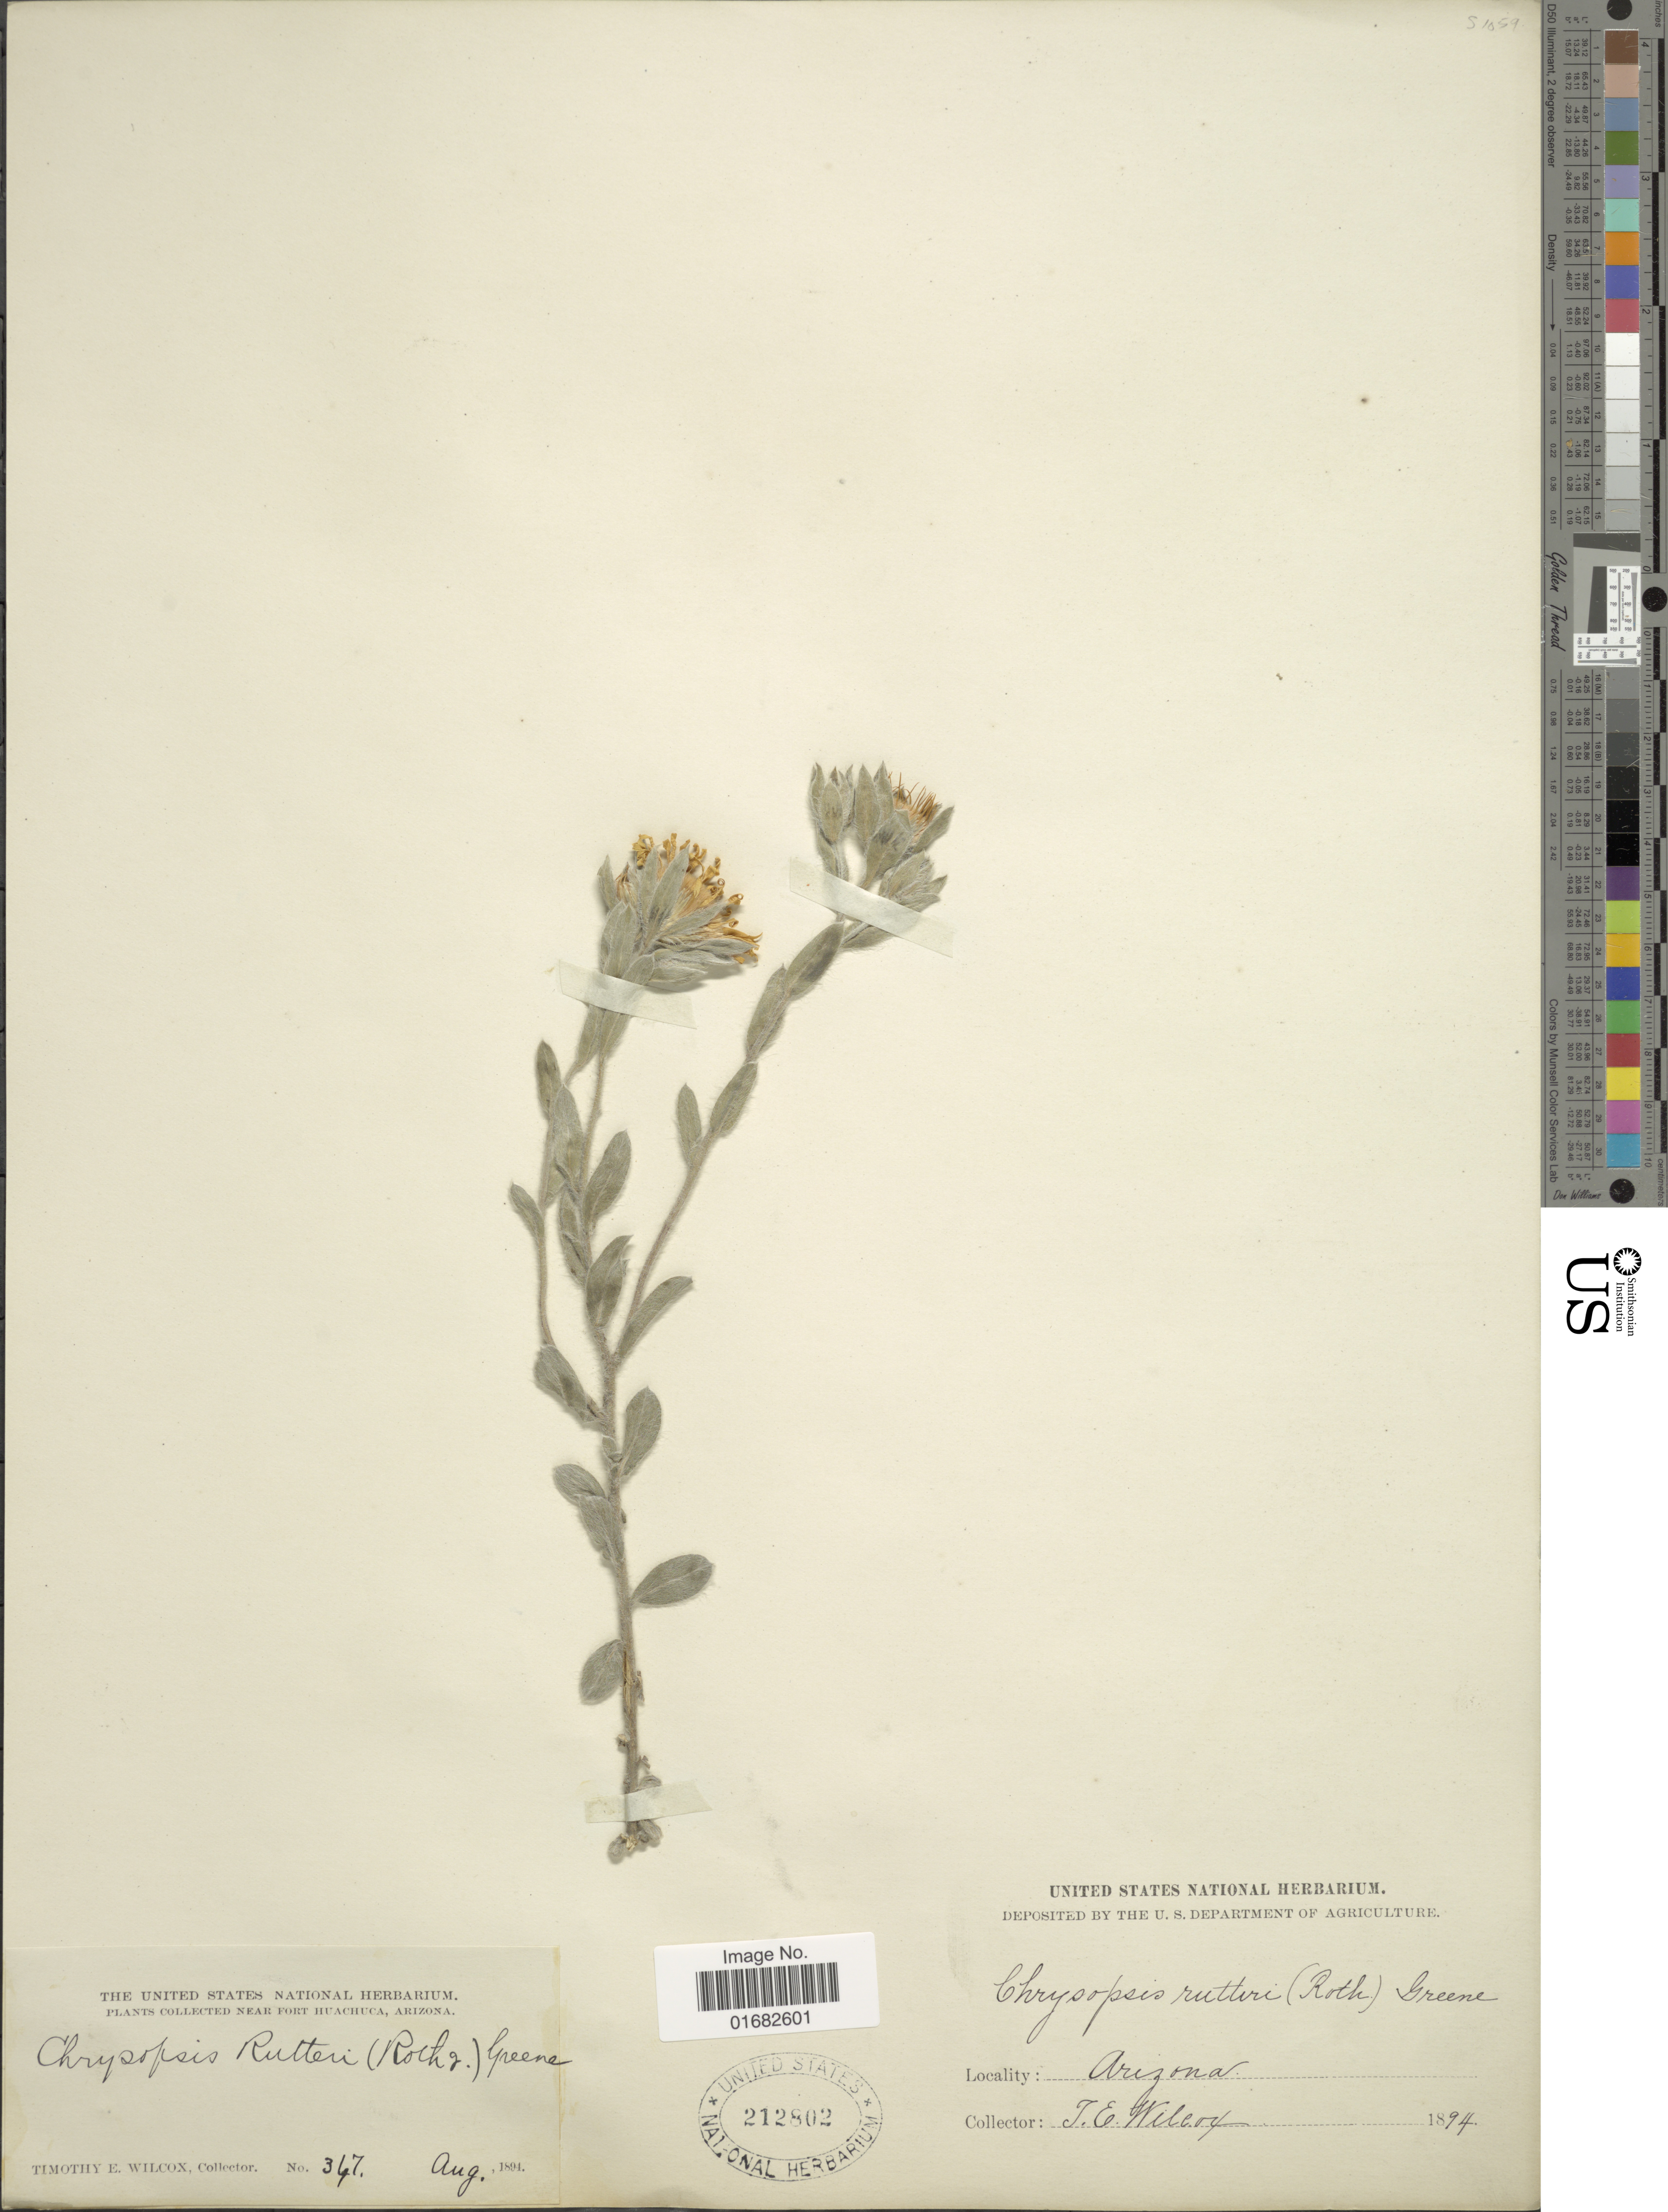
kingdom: Plantae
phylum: Tracheophyta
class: Magnoliopsida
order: Asterales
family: Asteraceae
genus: Heterotheca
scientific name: Heterotheca rutteri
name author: (Rothr.) Shinners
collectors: T. E. Wilcox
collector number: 367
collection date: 1894-08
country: United States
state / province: Arizona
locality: Near Fort Huachuca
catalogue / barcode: US 212802